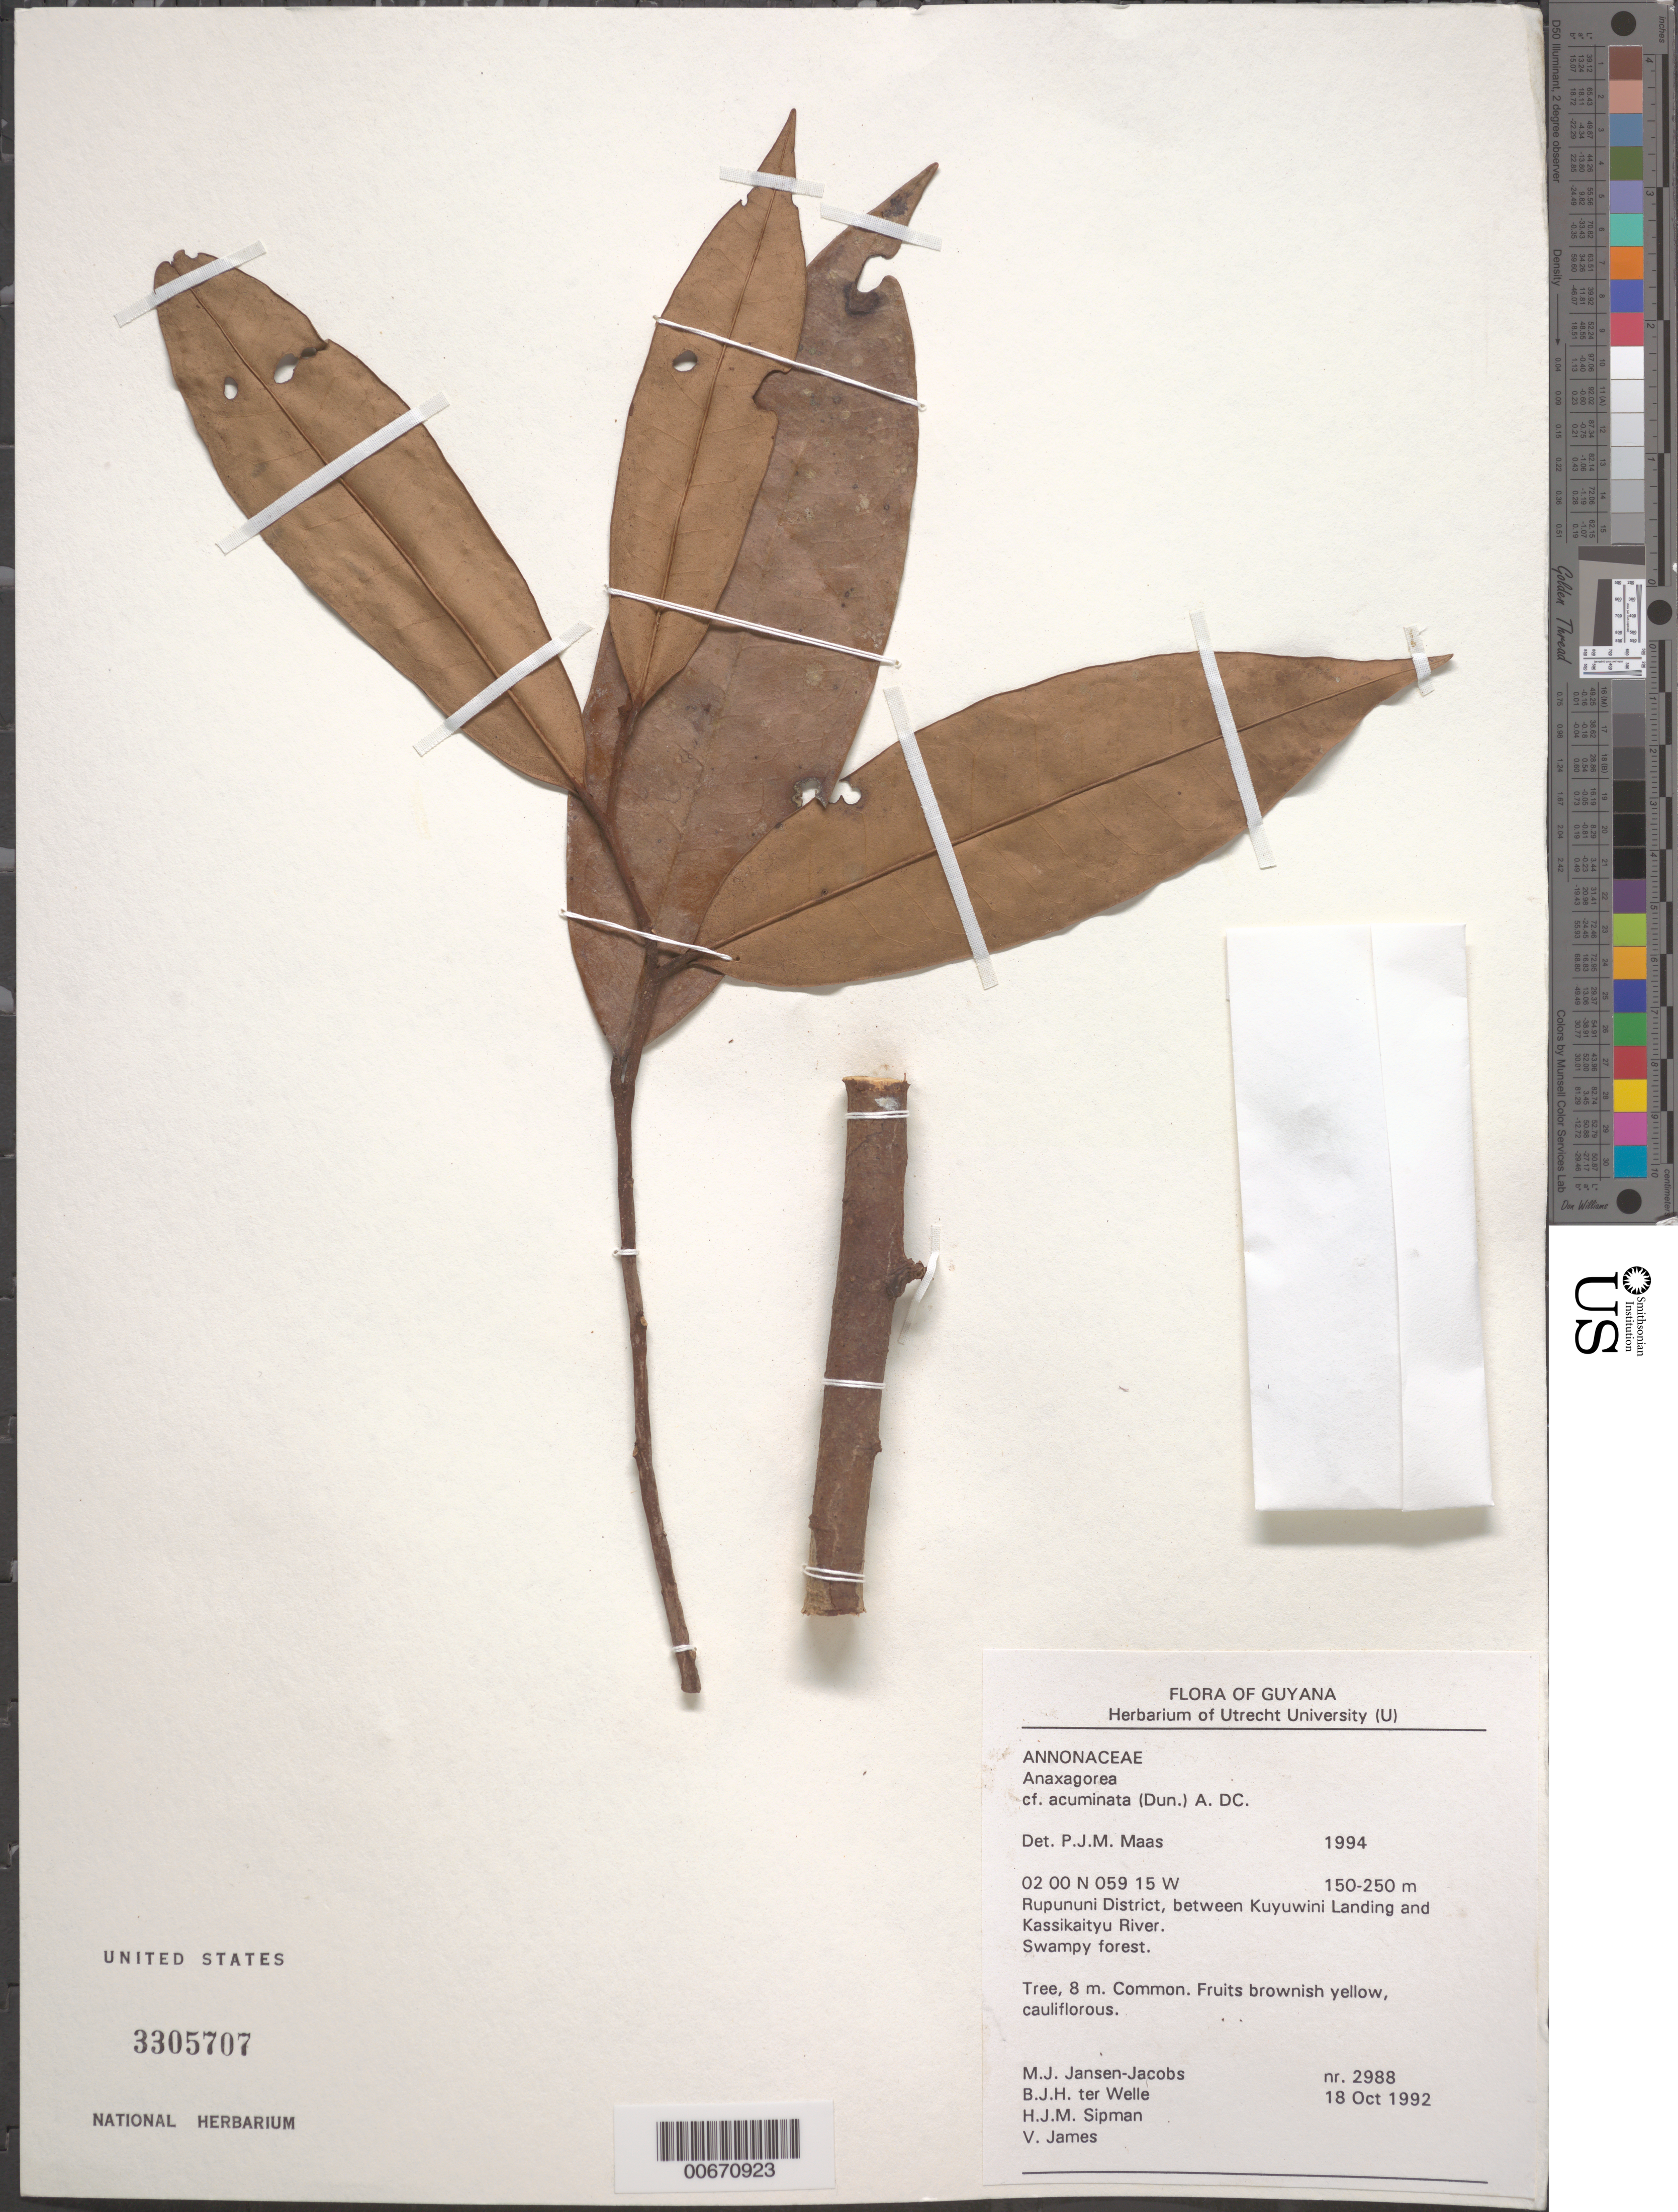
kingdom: Plantae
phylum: Tracheophyta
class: Magnoliopsida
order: Magnoliales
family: Annonaceae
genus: Anaxagorea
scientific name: Anaxagorea acuminata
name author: (Dunal) A. DC.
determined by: Maas, Paul J. M.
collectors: M. J. Jansen-Jacobs, B. Welle, H. J. M. Sipman & V. James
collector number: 2988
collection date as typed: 18-Oct-92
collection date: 1992-10-18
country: Guyana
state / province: U. Takutu-U. Essequibo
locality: Rupununi District, between Kuyuwini Landing and Kassikaityu River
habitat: Swampy forest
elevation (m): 150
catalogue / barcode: US 3305707